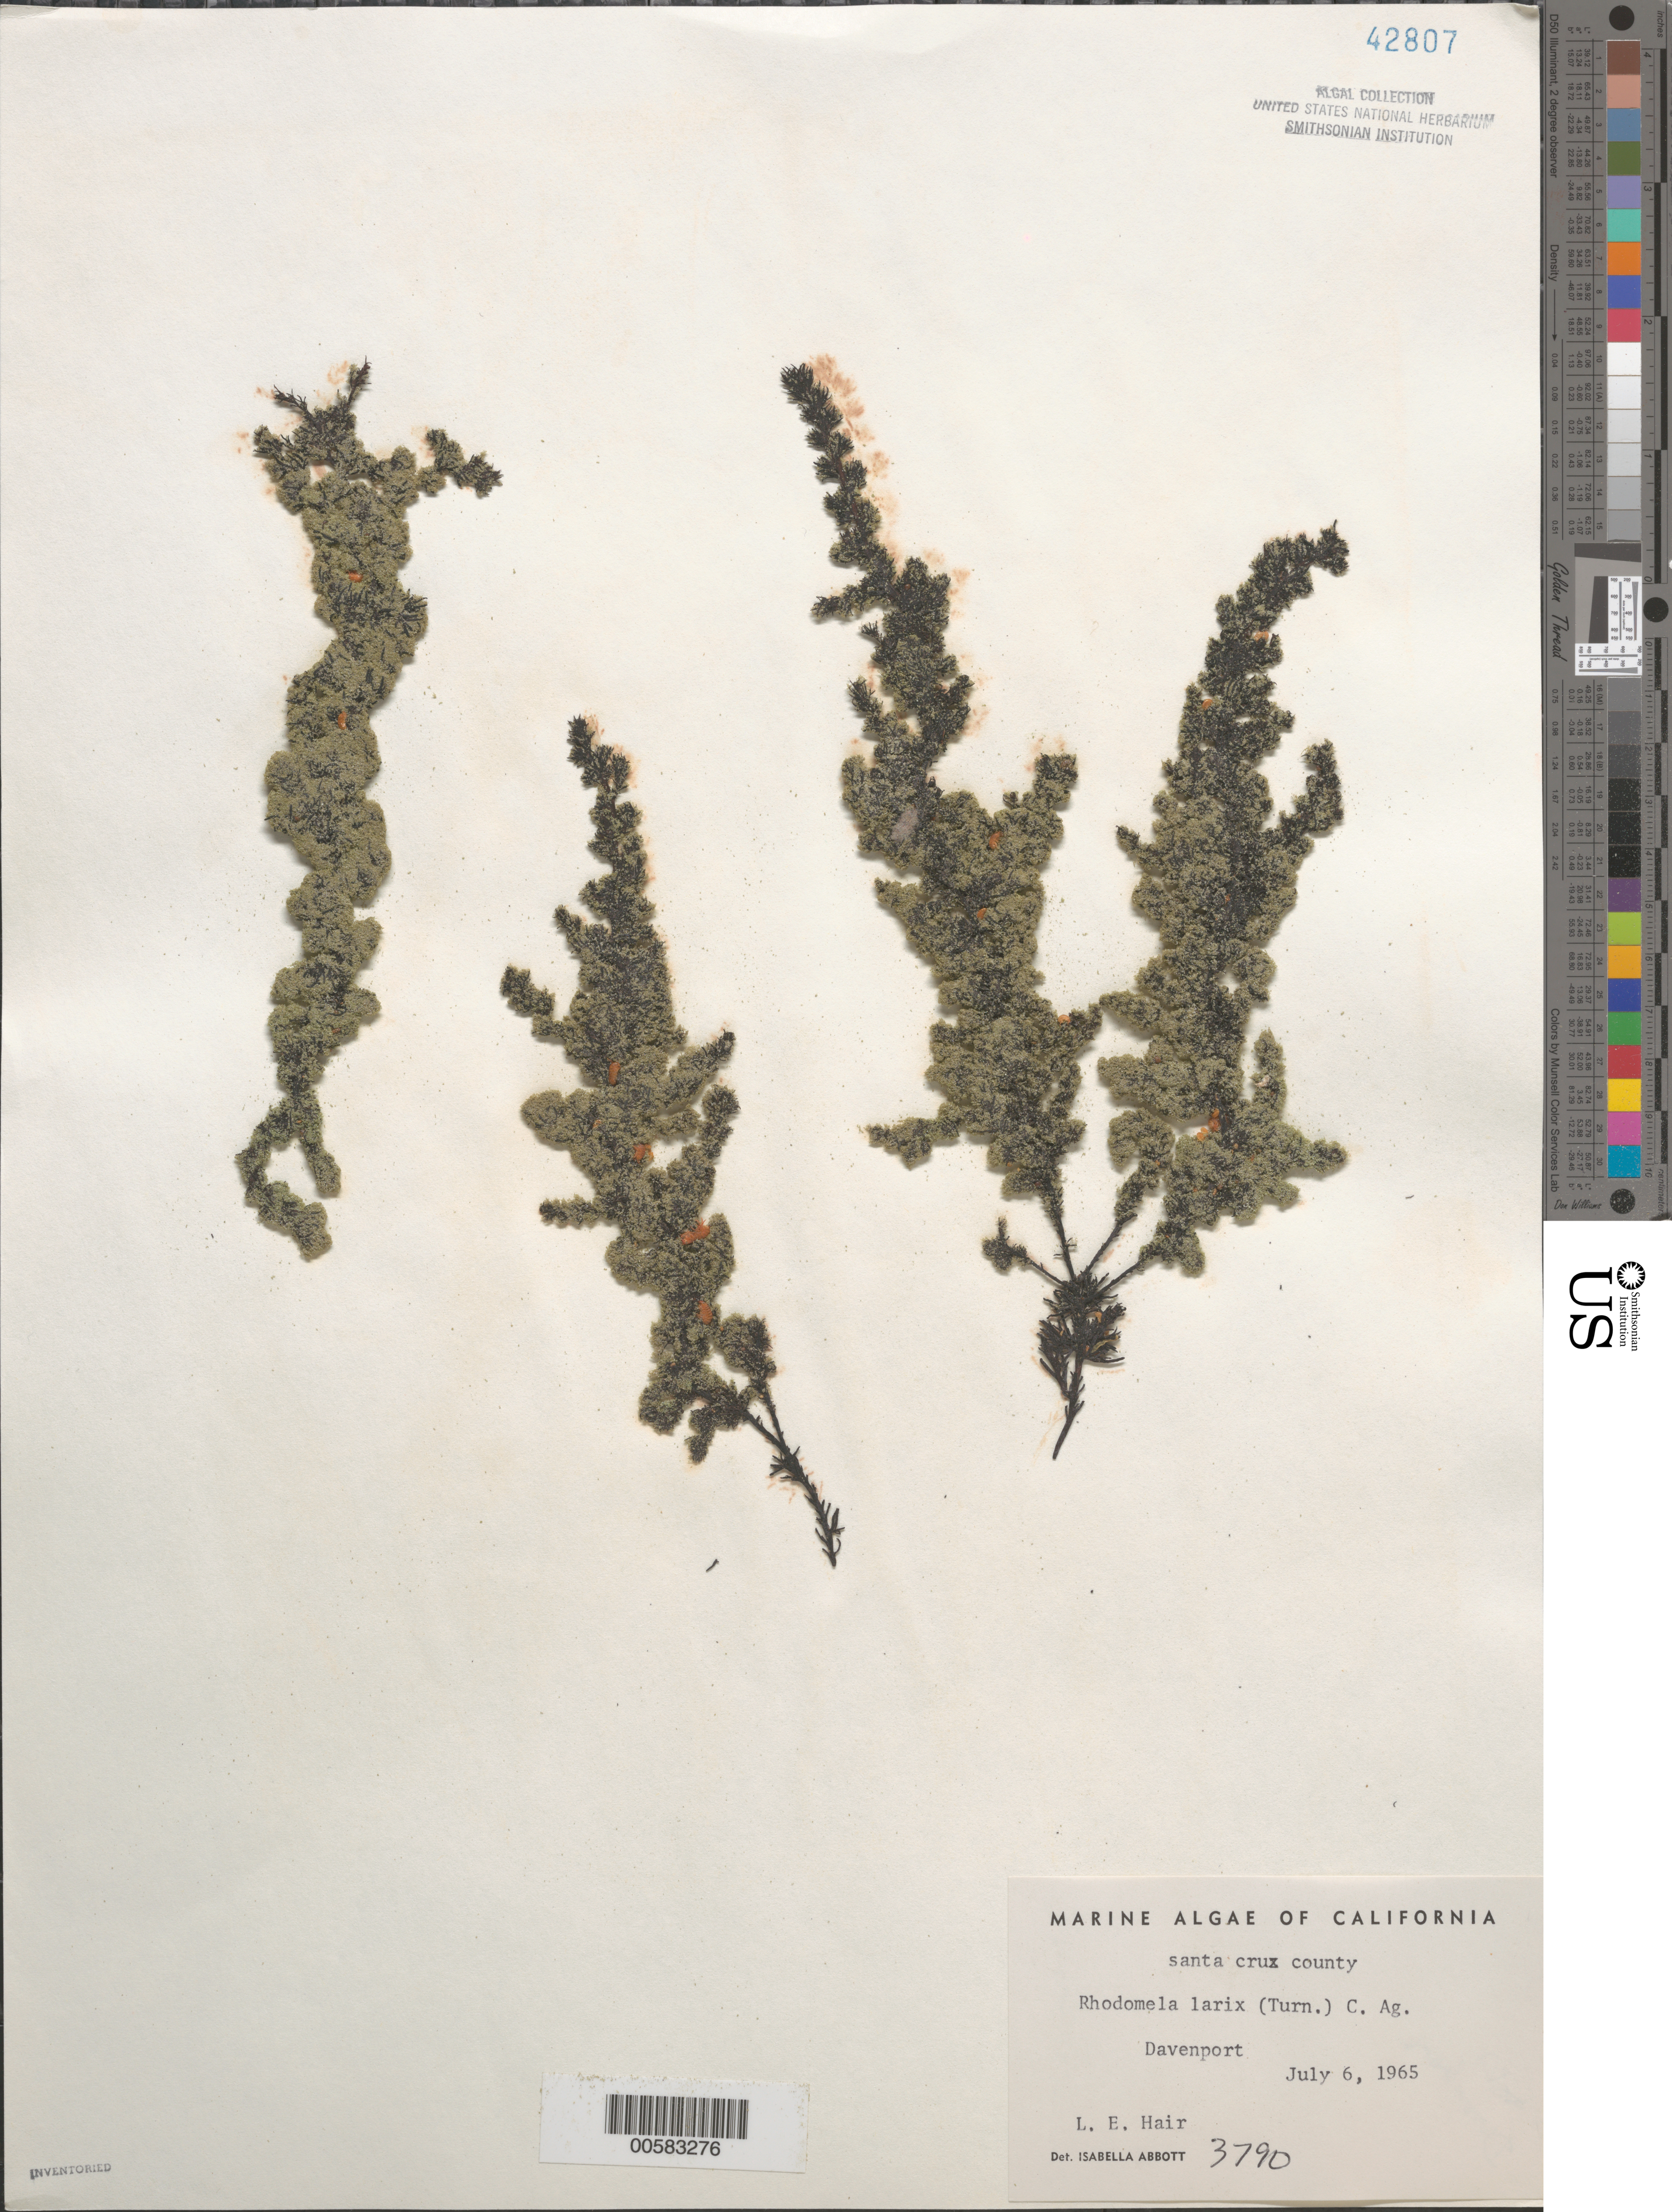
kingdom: Plantae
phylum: Rhodophyta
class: Florideophyceae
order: Ceramiales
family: Rhodomelaceae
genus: Neorhodomela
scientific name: Neorhodomela larix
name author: (Turner) Masuda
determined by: Algae name updating Project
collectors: L. Hair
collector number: IAA 3790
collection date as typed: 06 Jul 1965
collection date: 1965-07-06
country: United States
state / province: California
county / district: Santa Cruz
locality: Davenport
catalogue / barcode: US 42807